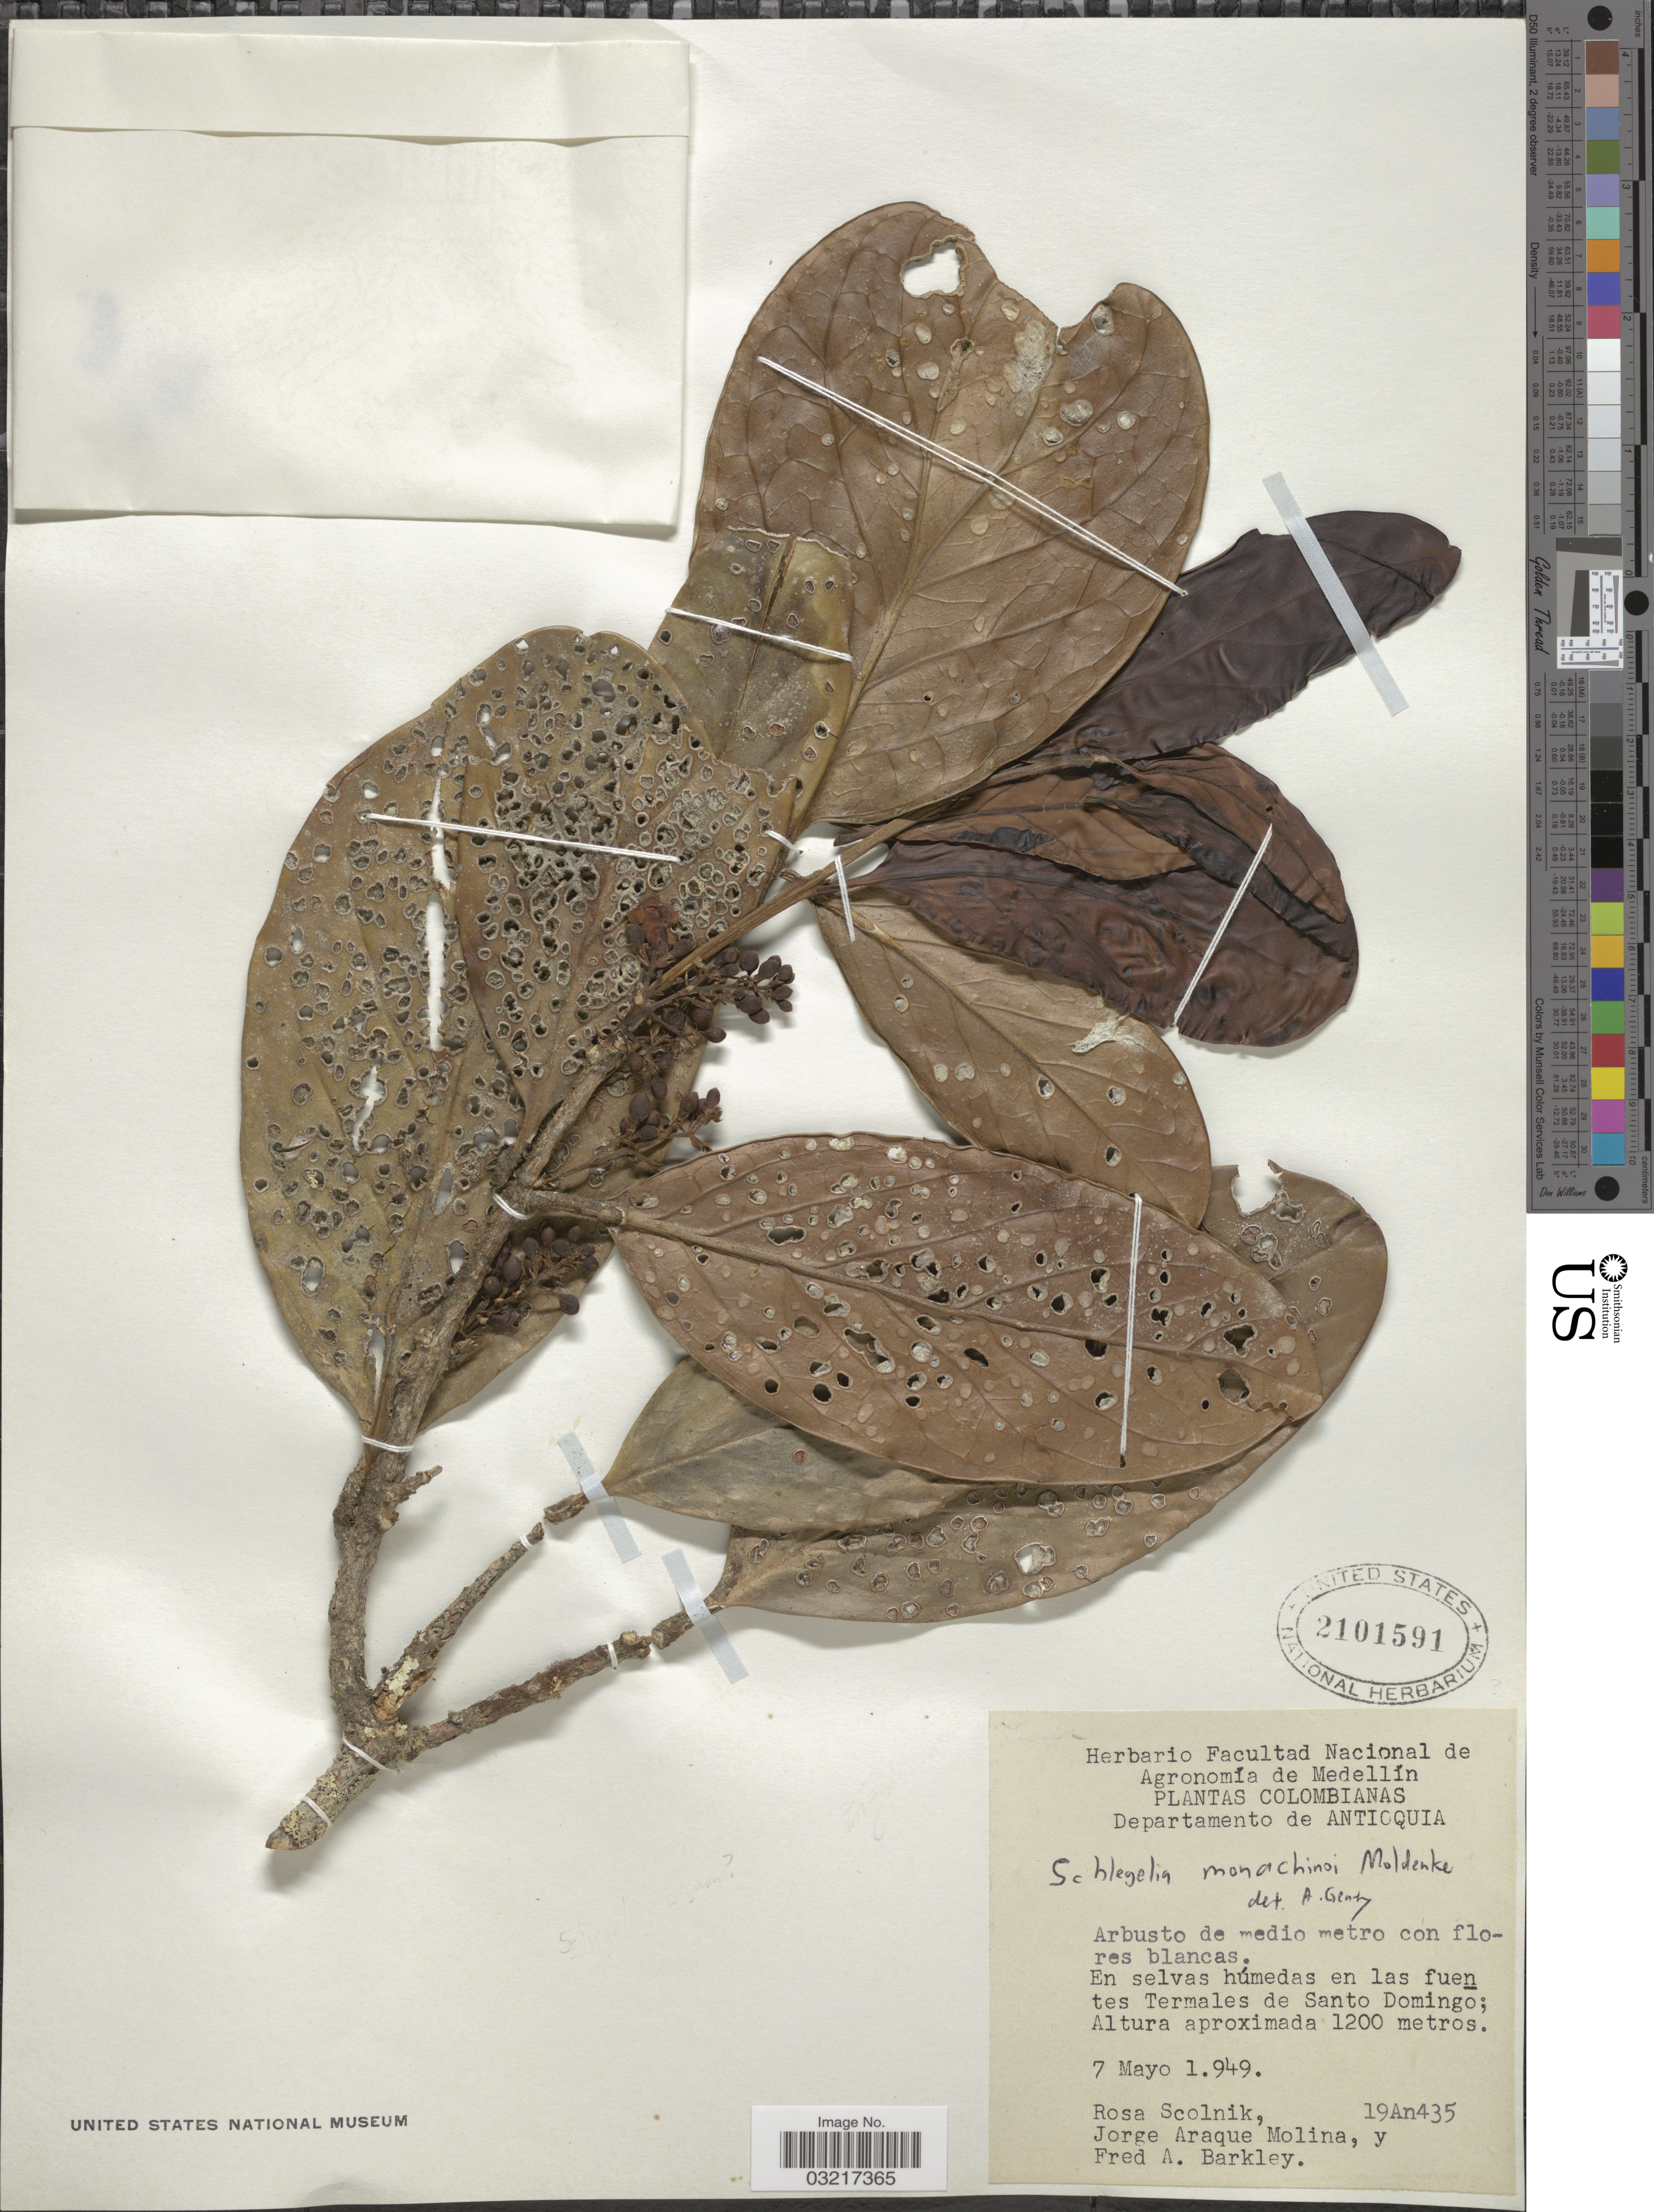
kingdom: Plantae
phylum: Tracheophyta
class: Magnoliopsida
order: Lamiales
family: Schlegeliaceae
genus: Schlegelia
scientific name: Schlegelia monachinoi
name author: Moldenke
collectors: R. Scolnik, J. Araque Molina & F. A. Barkley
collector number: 19An435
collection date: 1949-05-07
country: Colombia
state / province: Antioquia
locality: Departamento de Antioquia. En selvas húmedas en las fuentes Termales de Santo Domingo.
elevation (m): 1200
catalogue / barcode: US 2101591